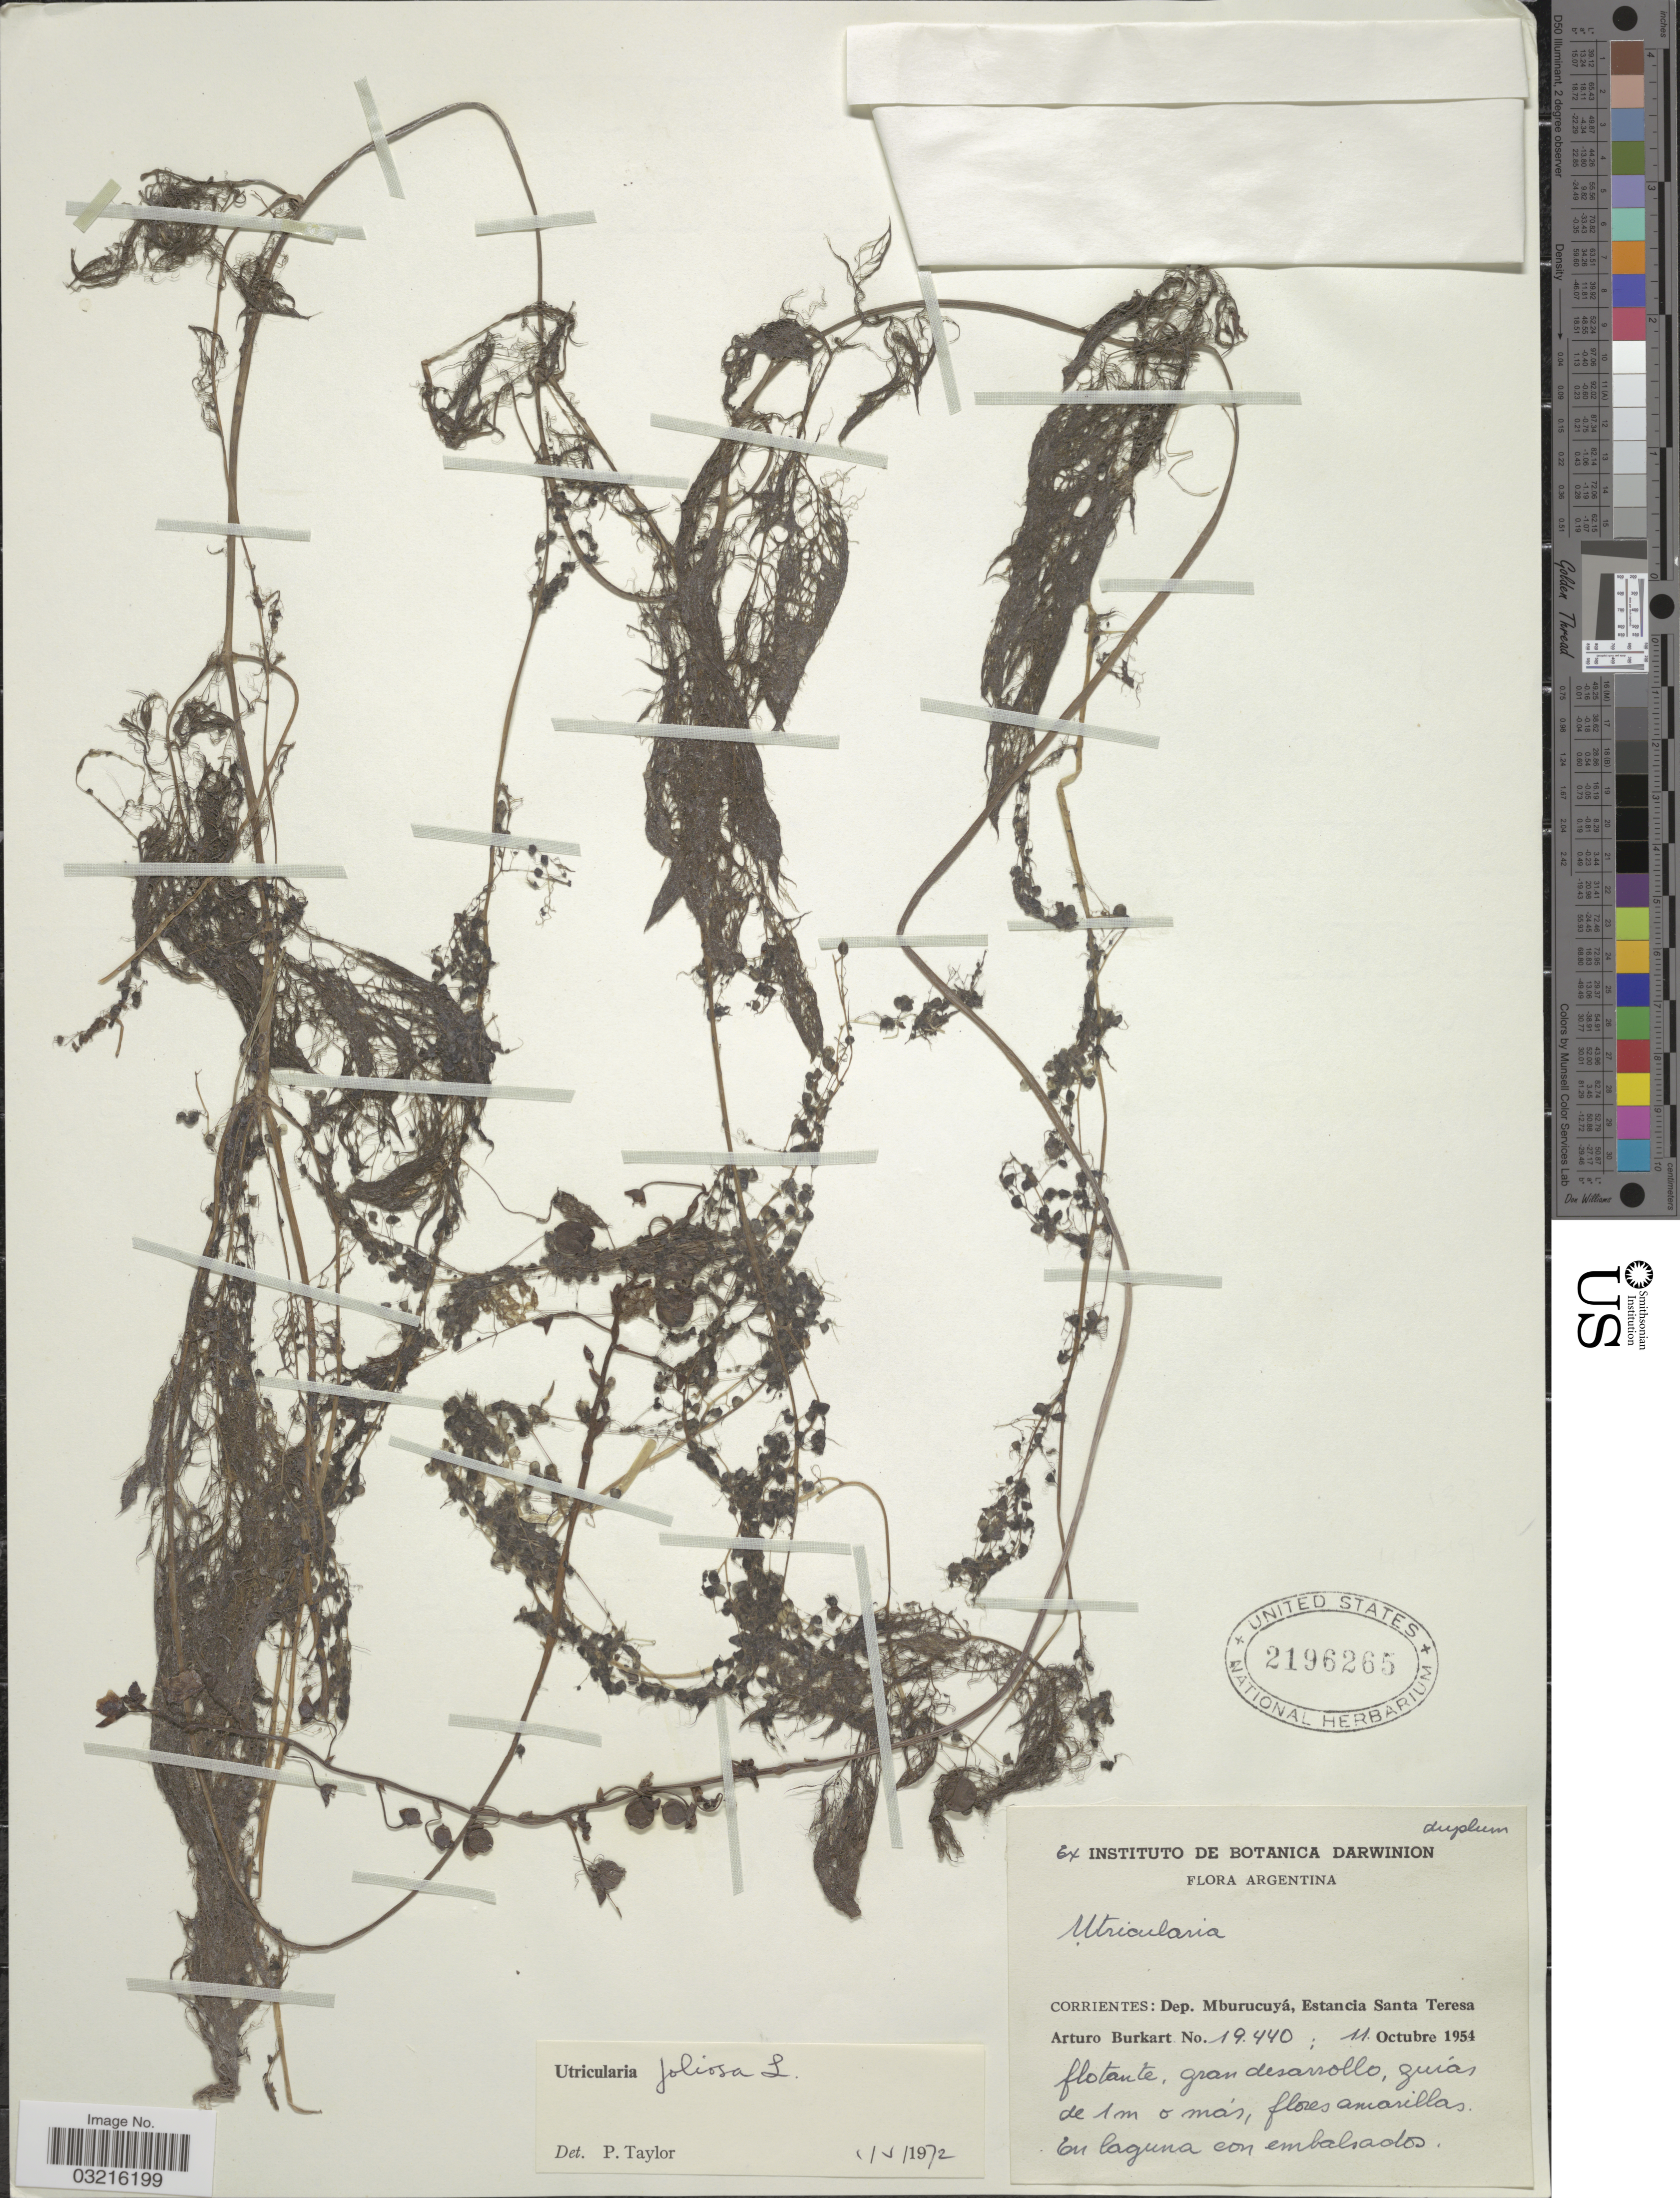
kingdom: Plantae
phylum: Tracheophyta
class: Magnoliopsida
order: Lamiales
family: Lentibulariaceae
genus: Utricularia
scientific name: Utricularia foliosa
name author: L.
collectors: A. E. Burkart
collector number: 19440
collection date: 1954-10-11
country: Argentina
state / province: Corrientes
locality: Dep. Mburucuyá, Estancia Santa Teresa.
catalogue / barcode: US 2196265